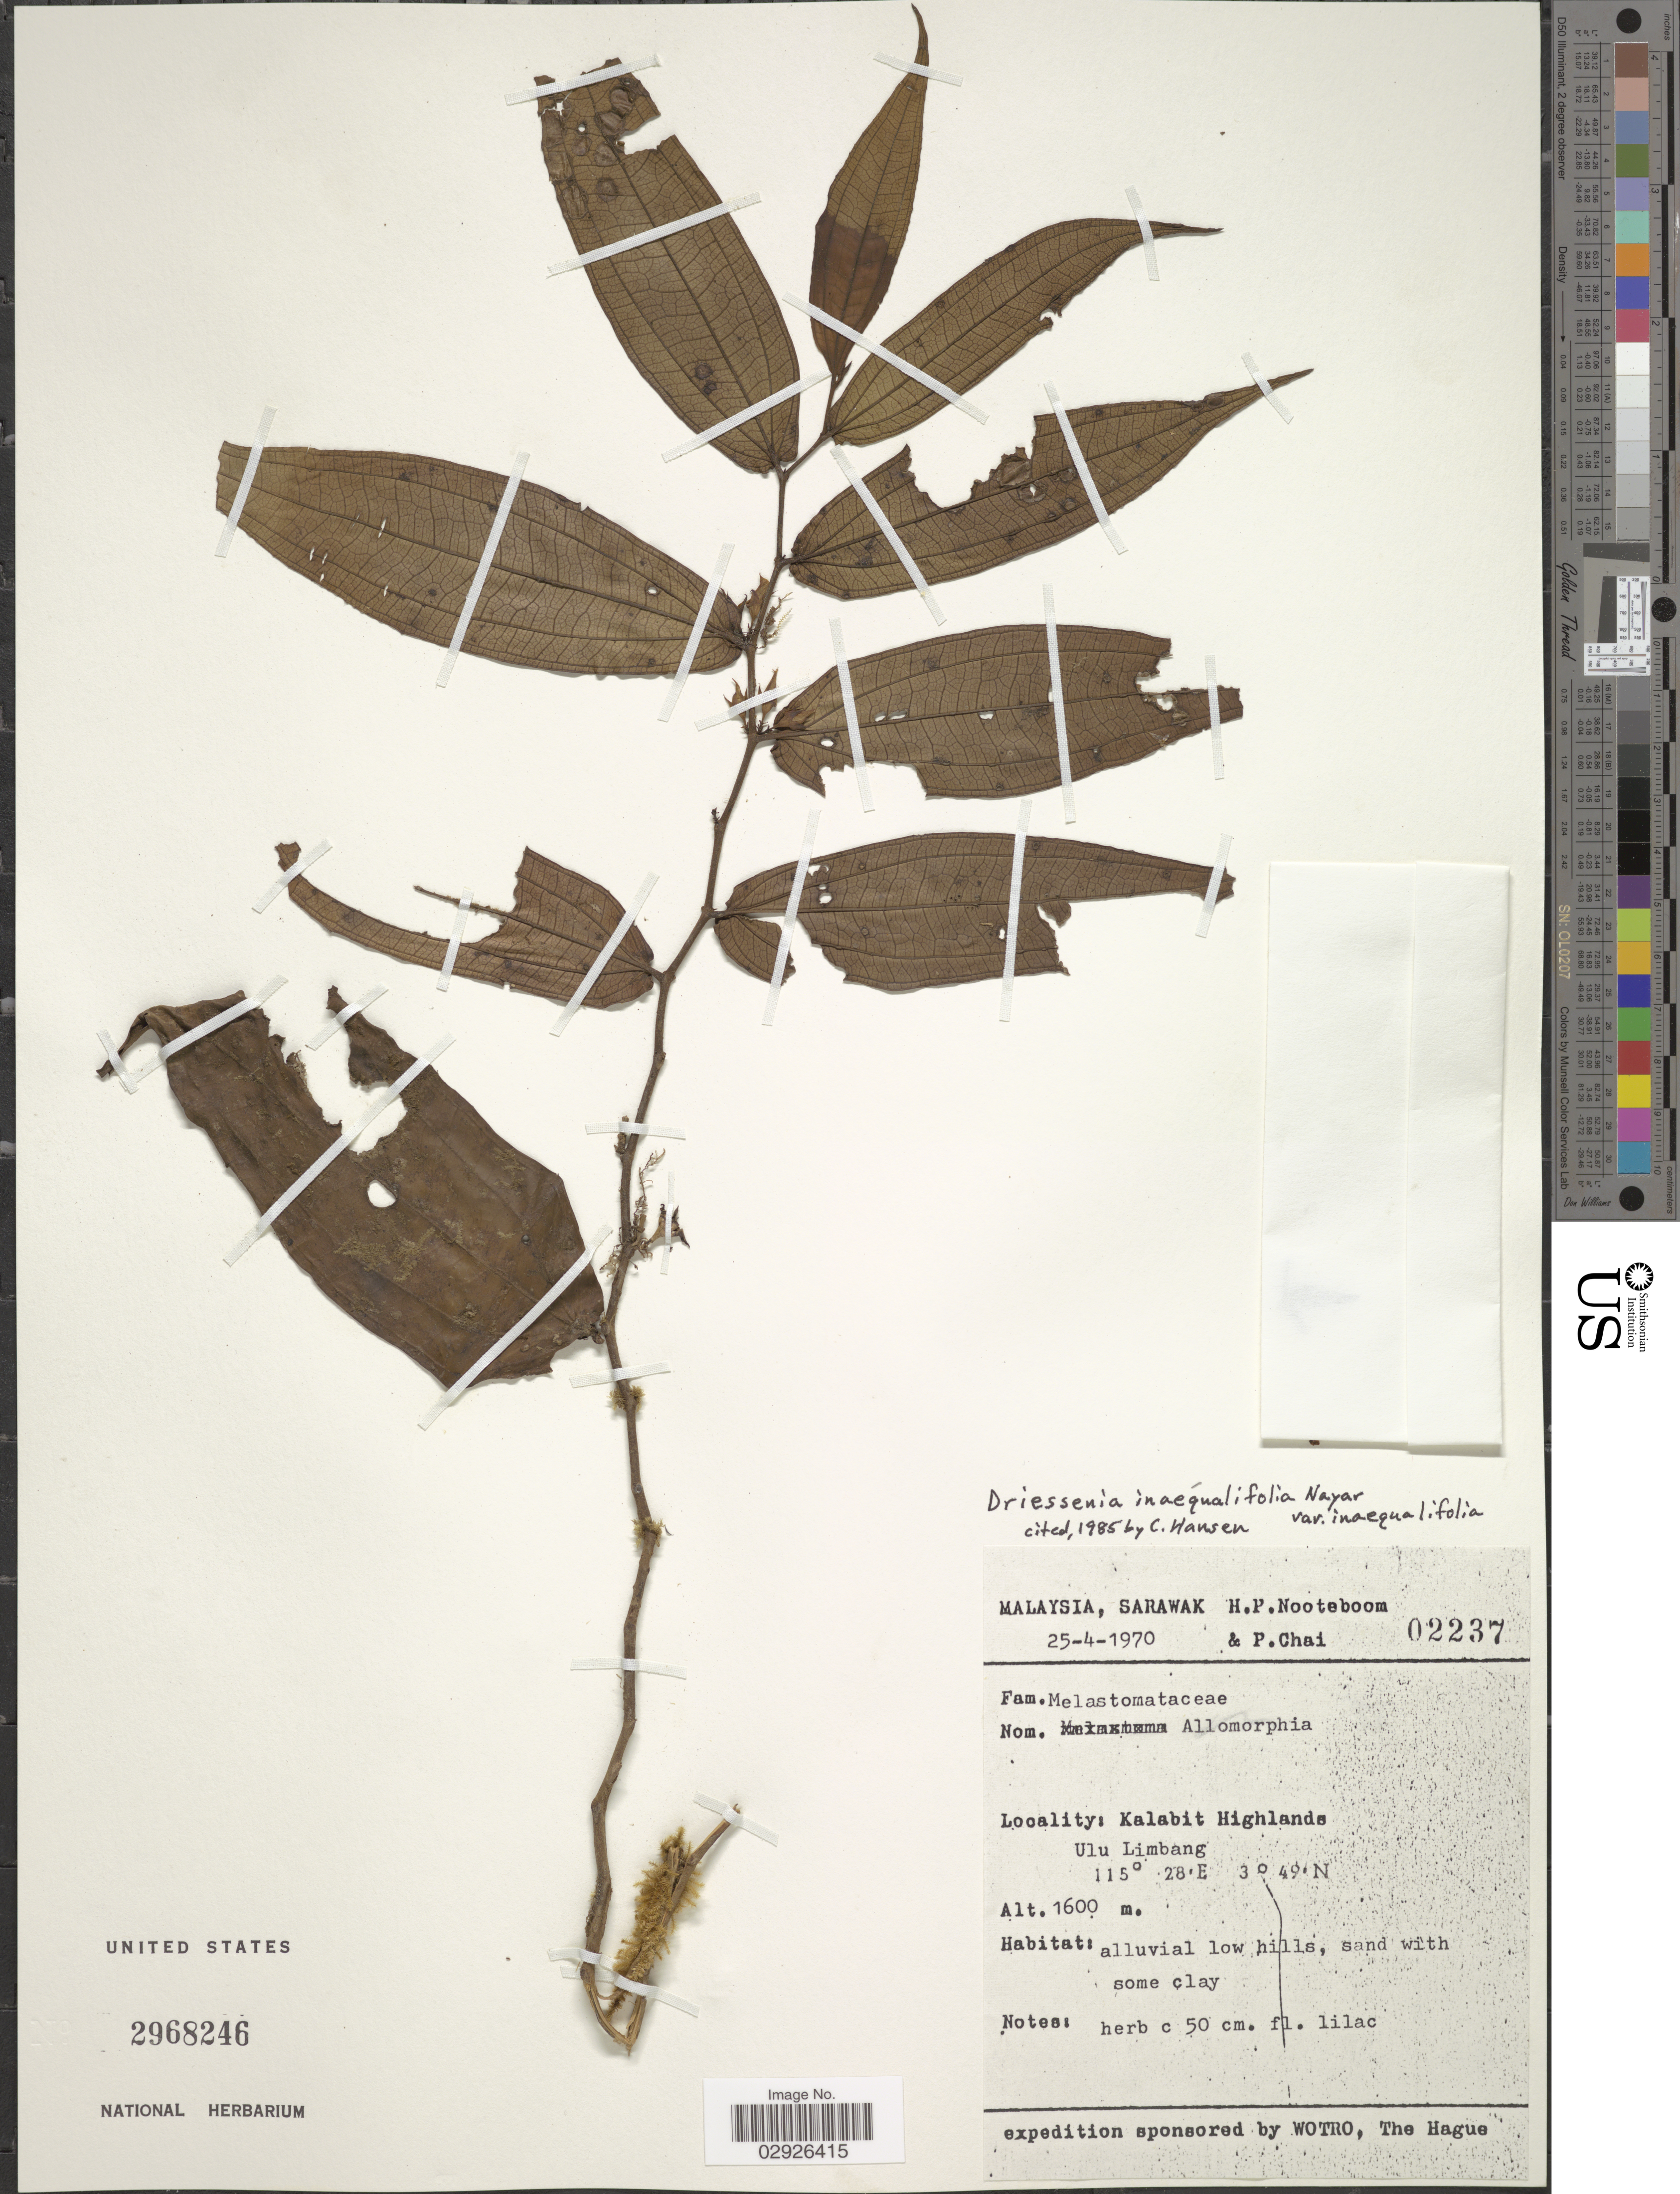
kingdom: Plantae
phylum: Tracheophyta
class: Magnoliopsida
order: Myrtales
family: Melastomataceae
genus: Driessenia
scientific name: Driessenia inaequalifolia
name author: Nayar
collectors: H. P. Nooteboom & P. Chai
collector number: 02237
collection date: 1970-04-25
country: Malaysia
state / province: Sarawak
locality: Kalabit Highlands, Ulu Limbang.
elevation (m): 1600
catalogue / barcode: US 2968246